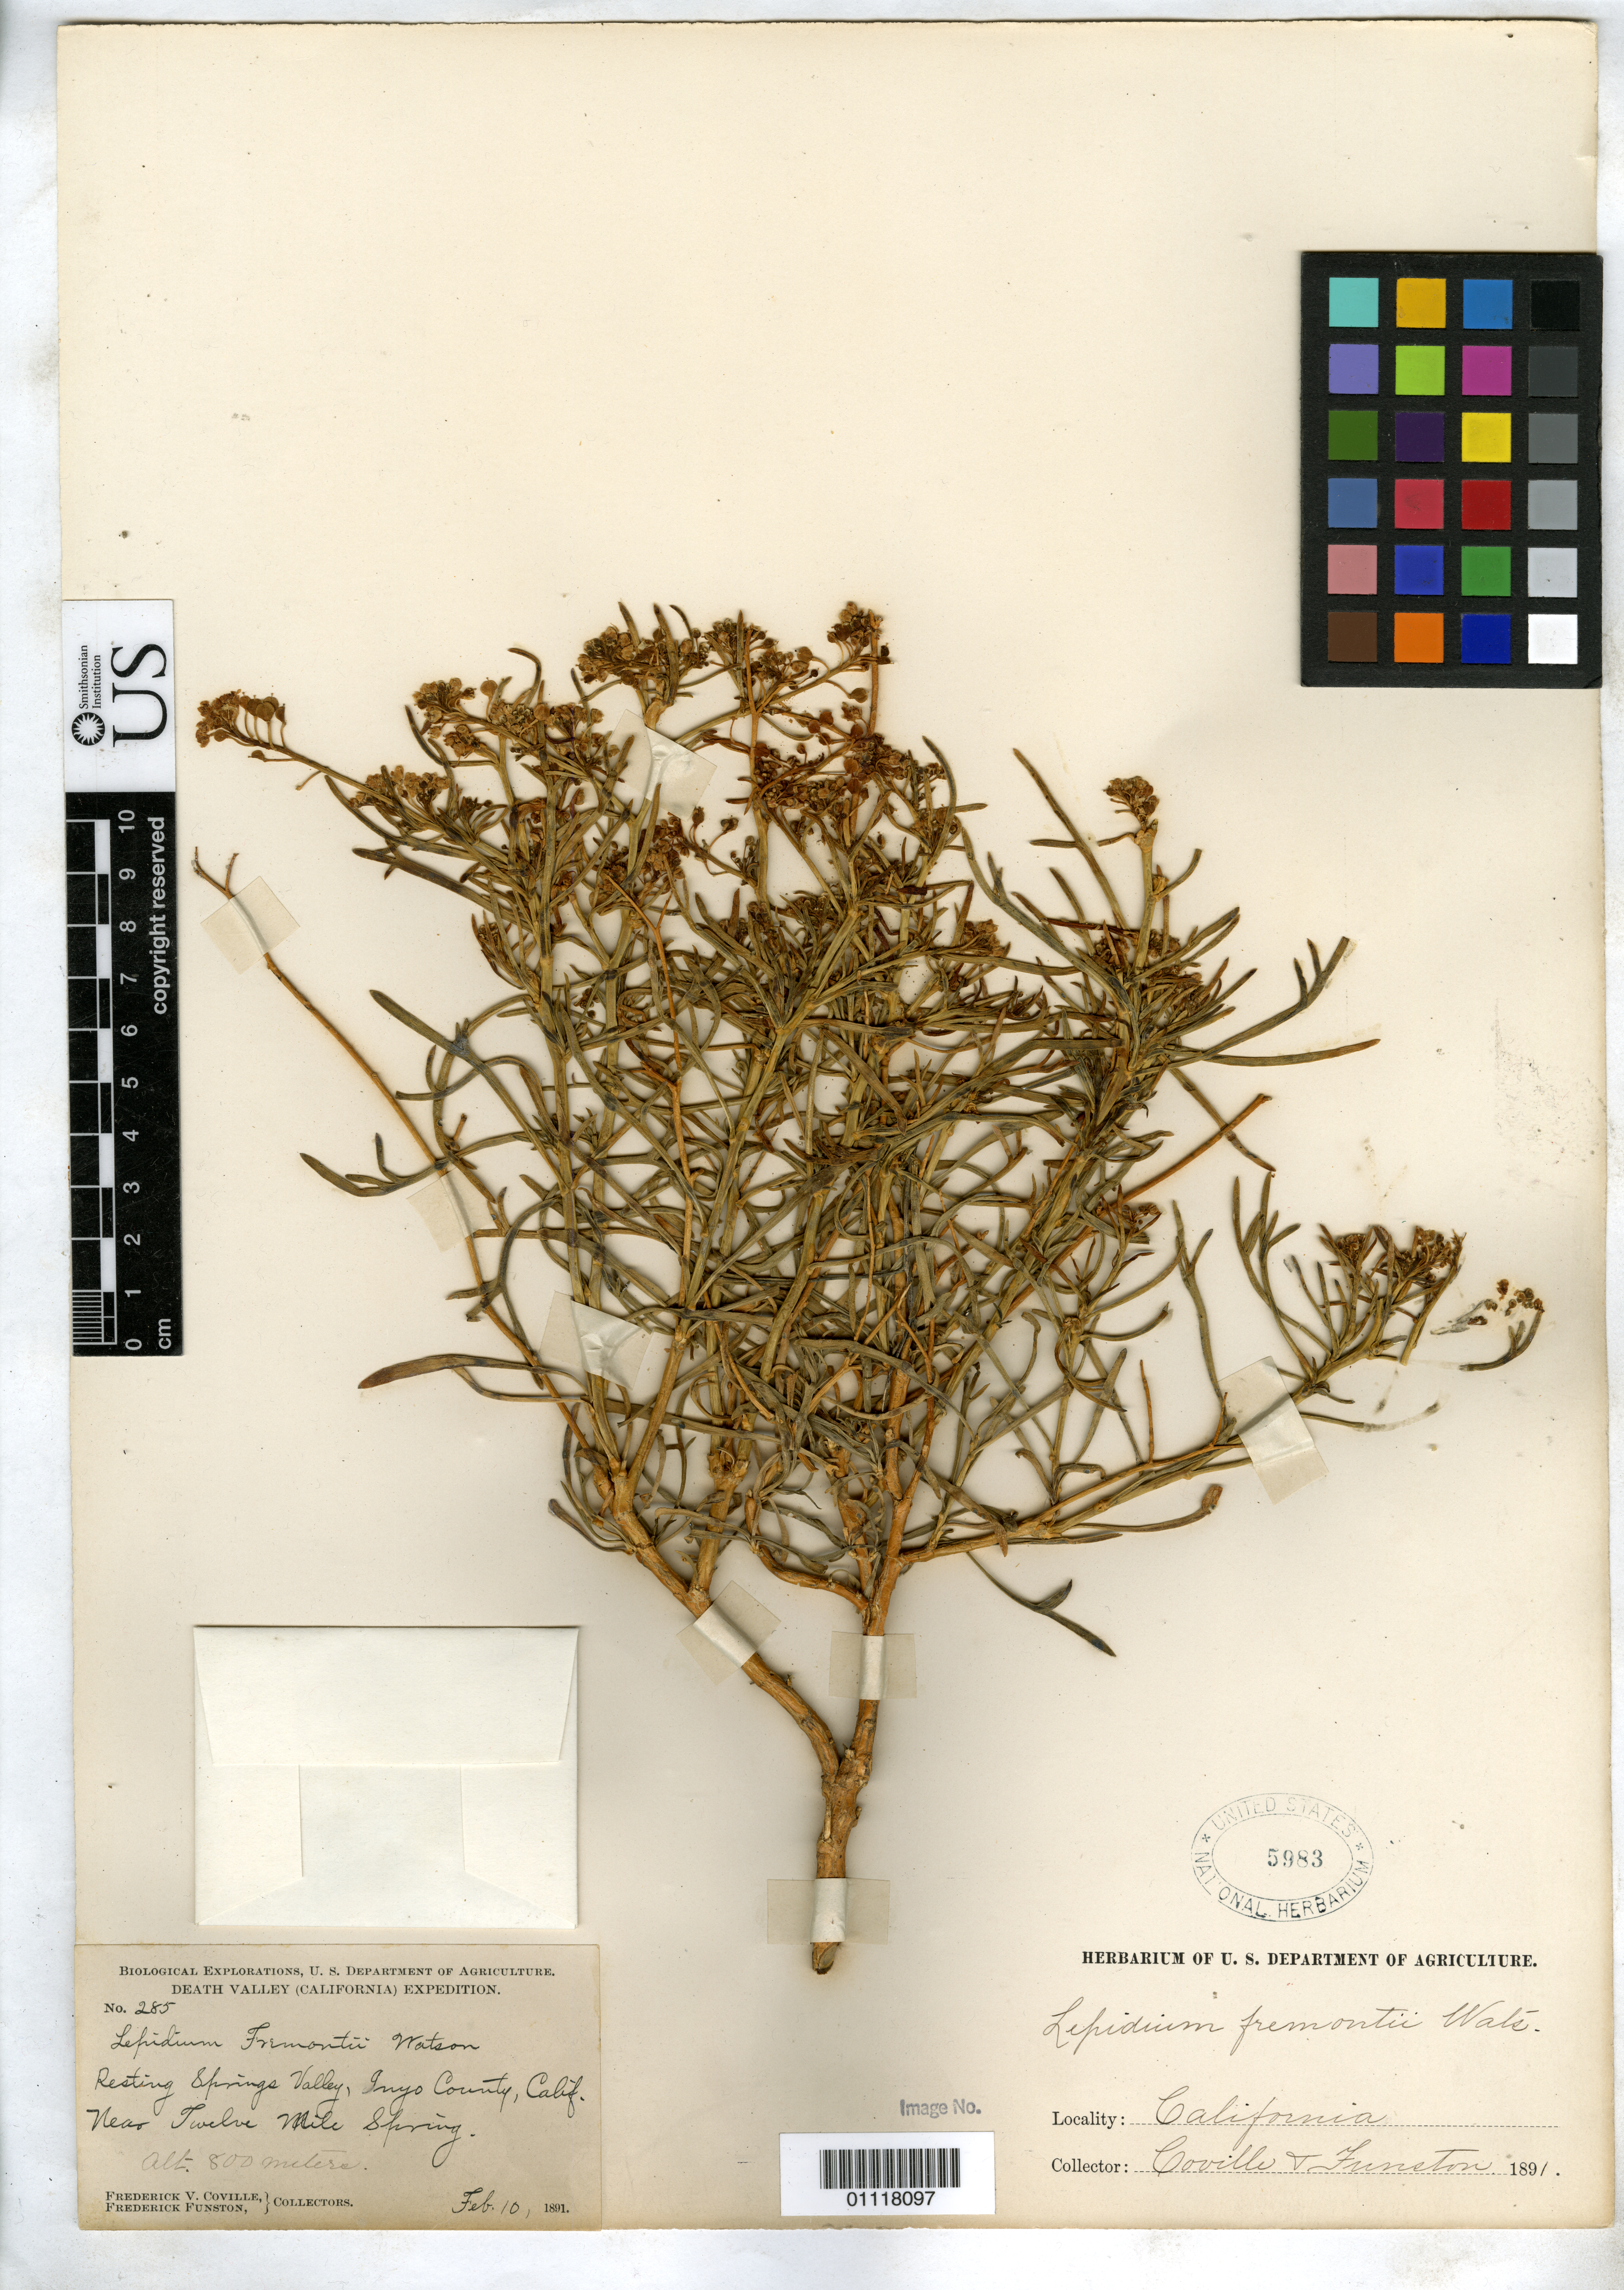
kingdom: Plantae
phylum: Tracheophyta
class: Magnoliopsida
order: Brassicales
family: Brassicaceae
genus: Lepidium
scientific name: Lepidium fremontii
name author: S. Watson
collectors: F. V. Coville & F. Funston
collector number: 285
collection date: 1891-02-10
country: United States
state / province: California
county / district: Inyo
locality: Resting Springs Valley, near Twelve Mile Spring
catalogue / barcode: US 5983